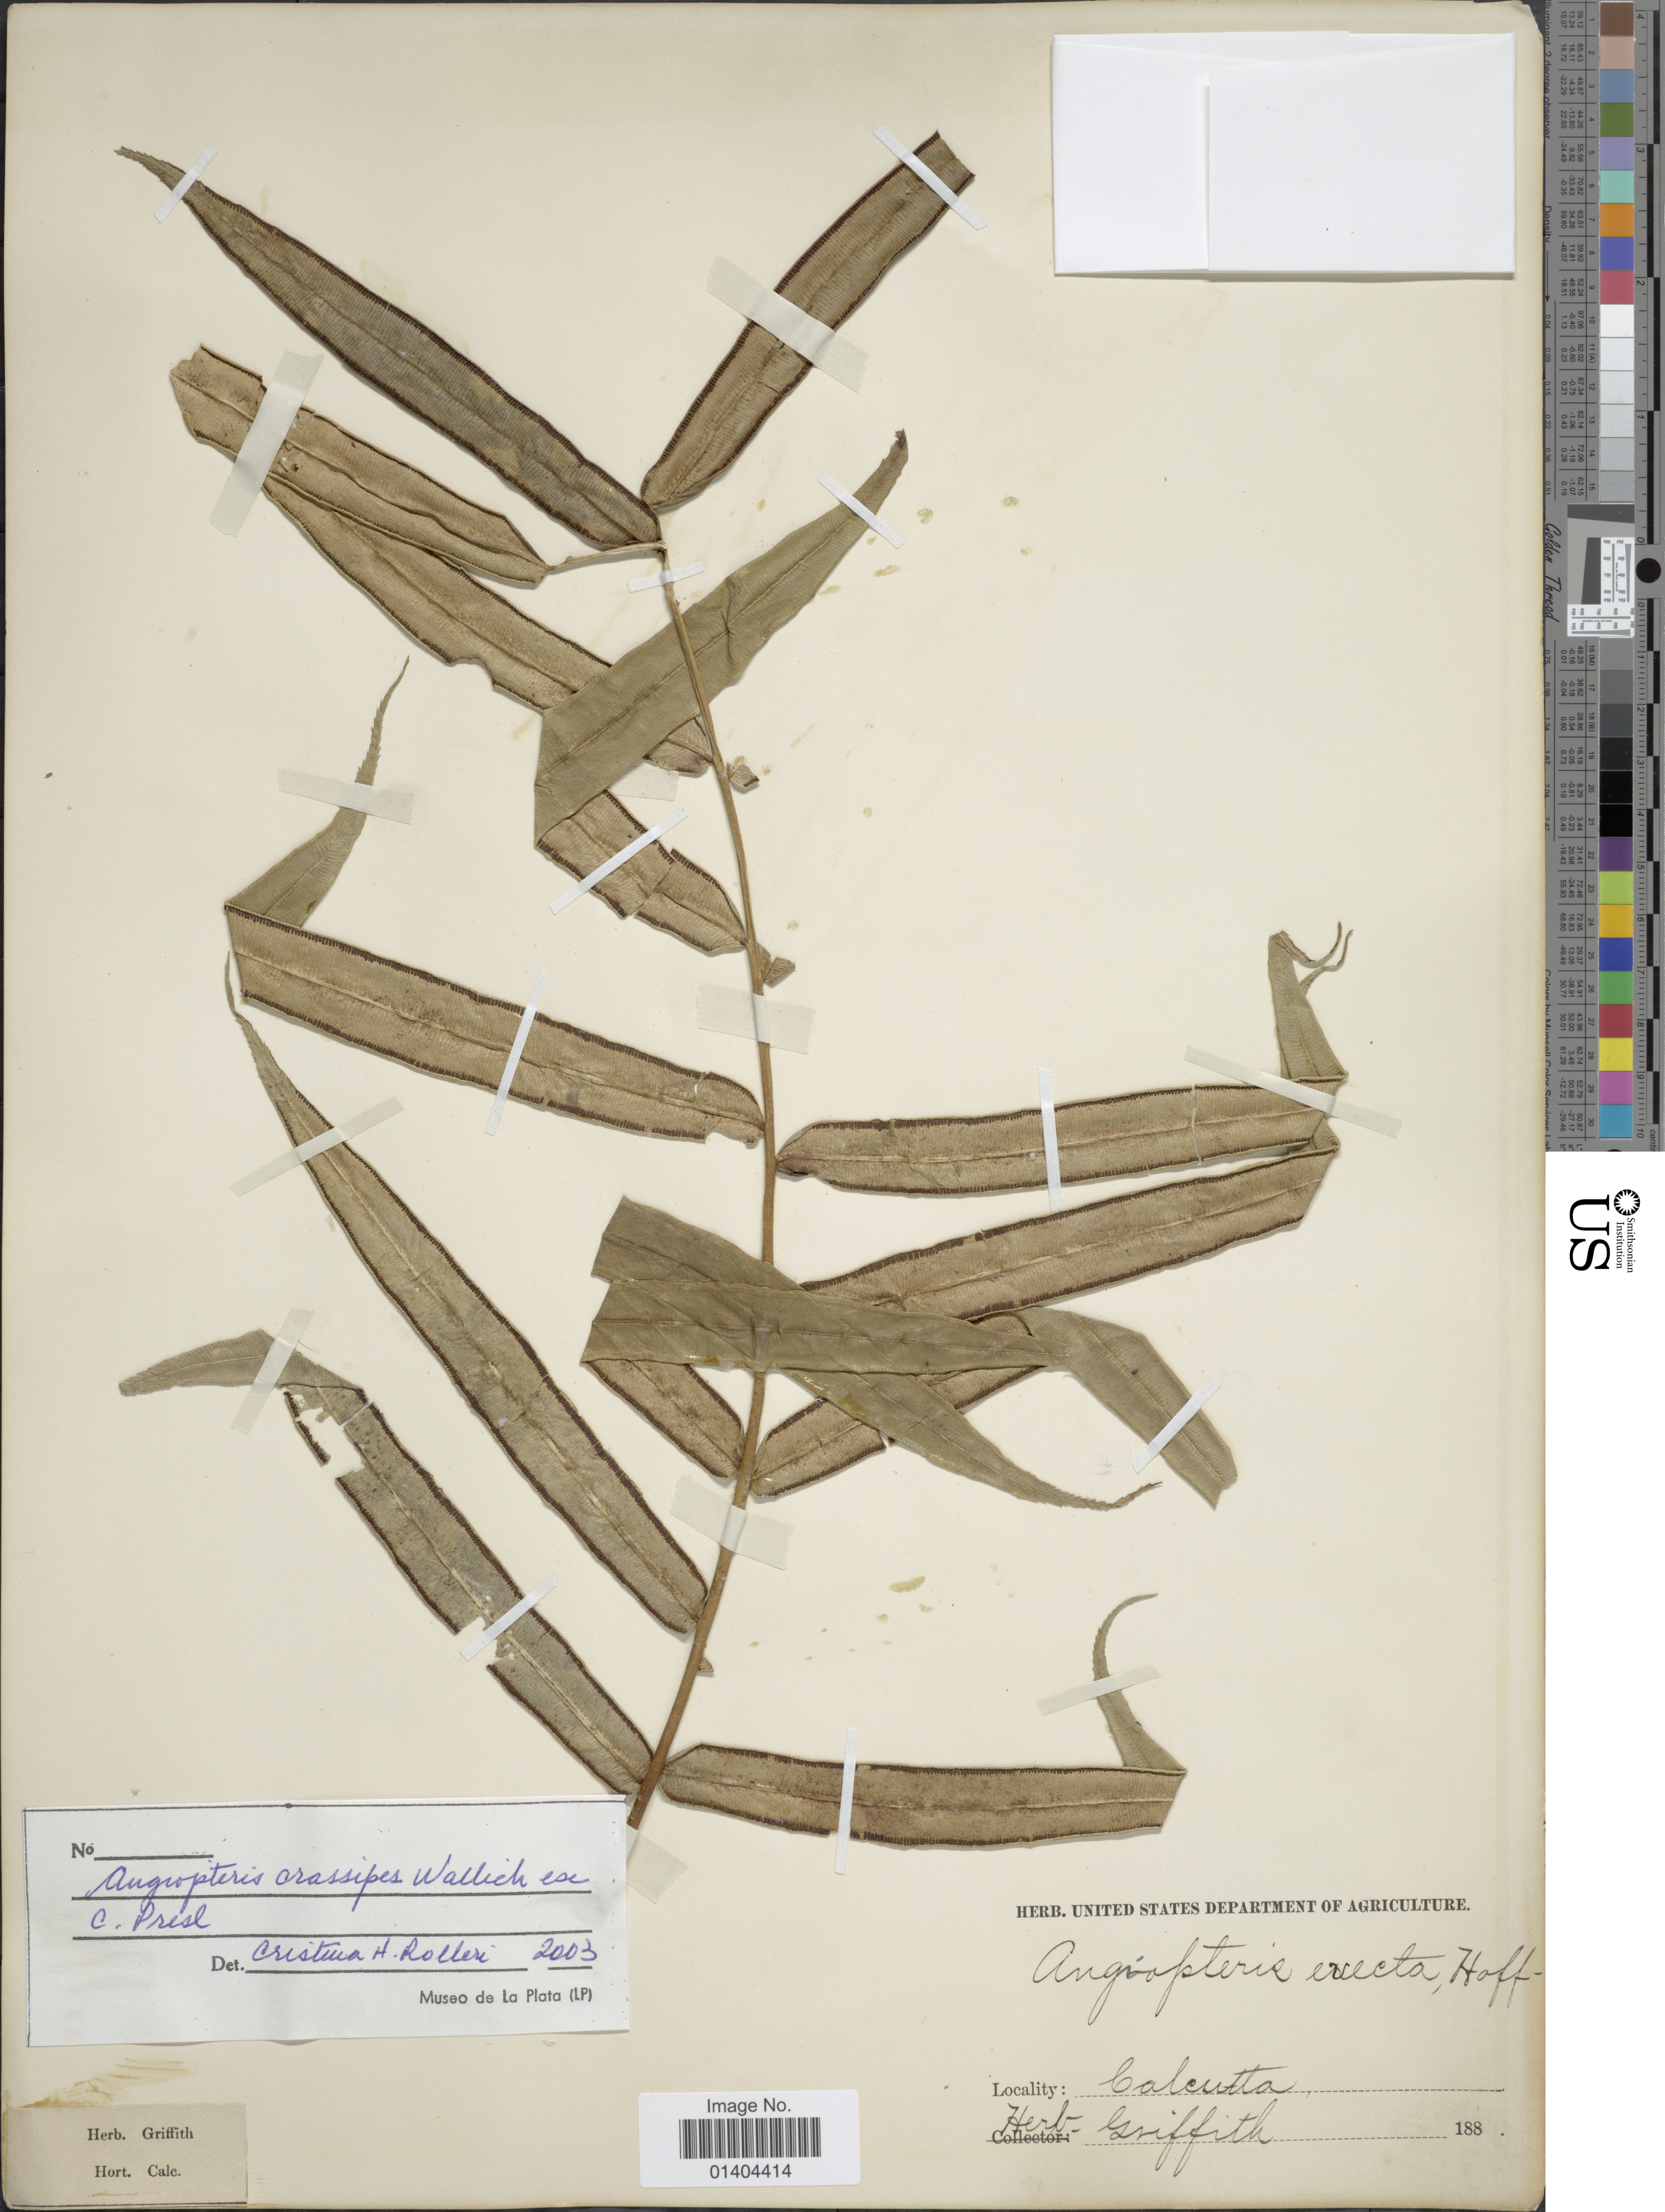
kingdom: Plantae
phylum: Tracheophyta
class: Polypodiopsida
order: Marattiales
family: Marattiaceae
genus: Angiopteris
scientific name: Angiopteris crassipes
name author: Wall. ex C. Presl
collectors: ex herb. Griffith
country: India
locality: Calcutta